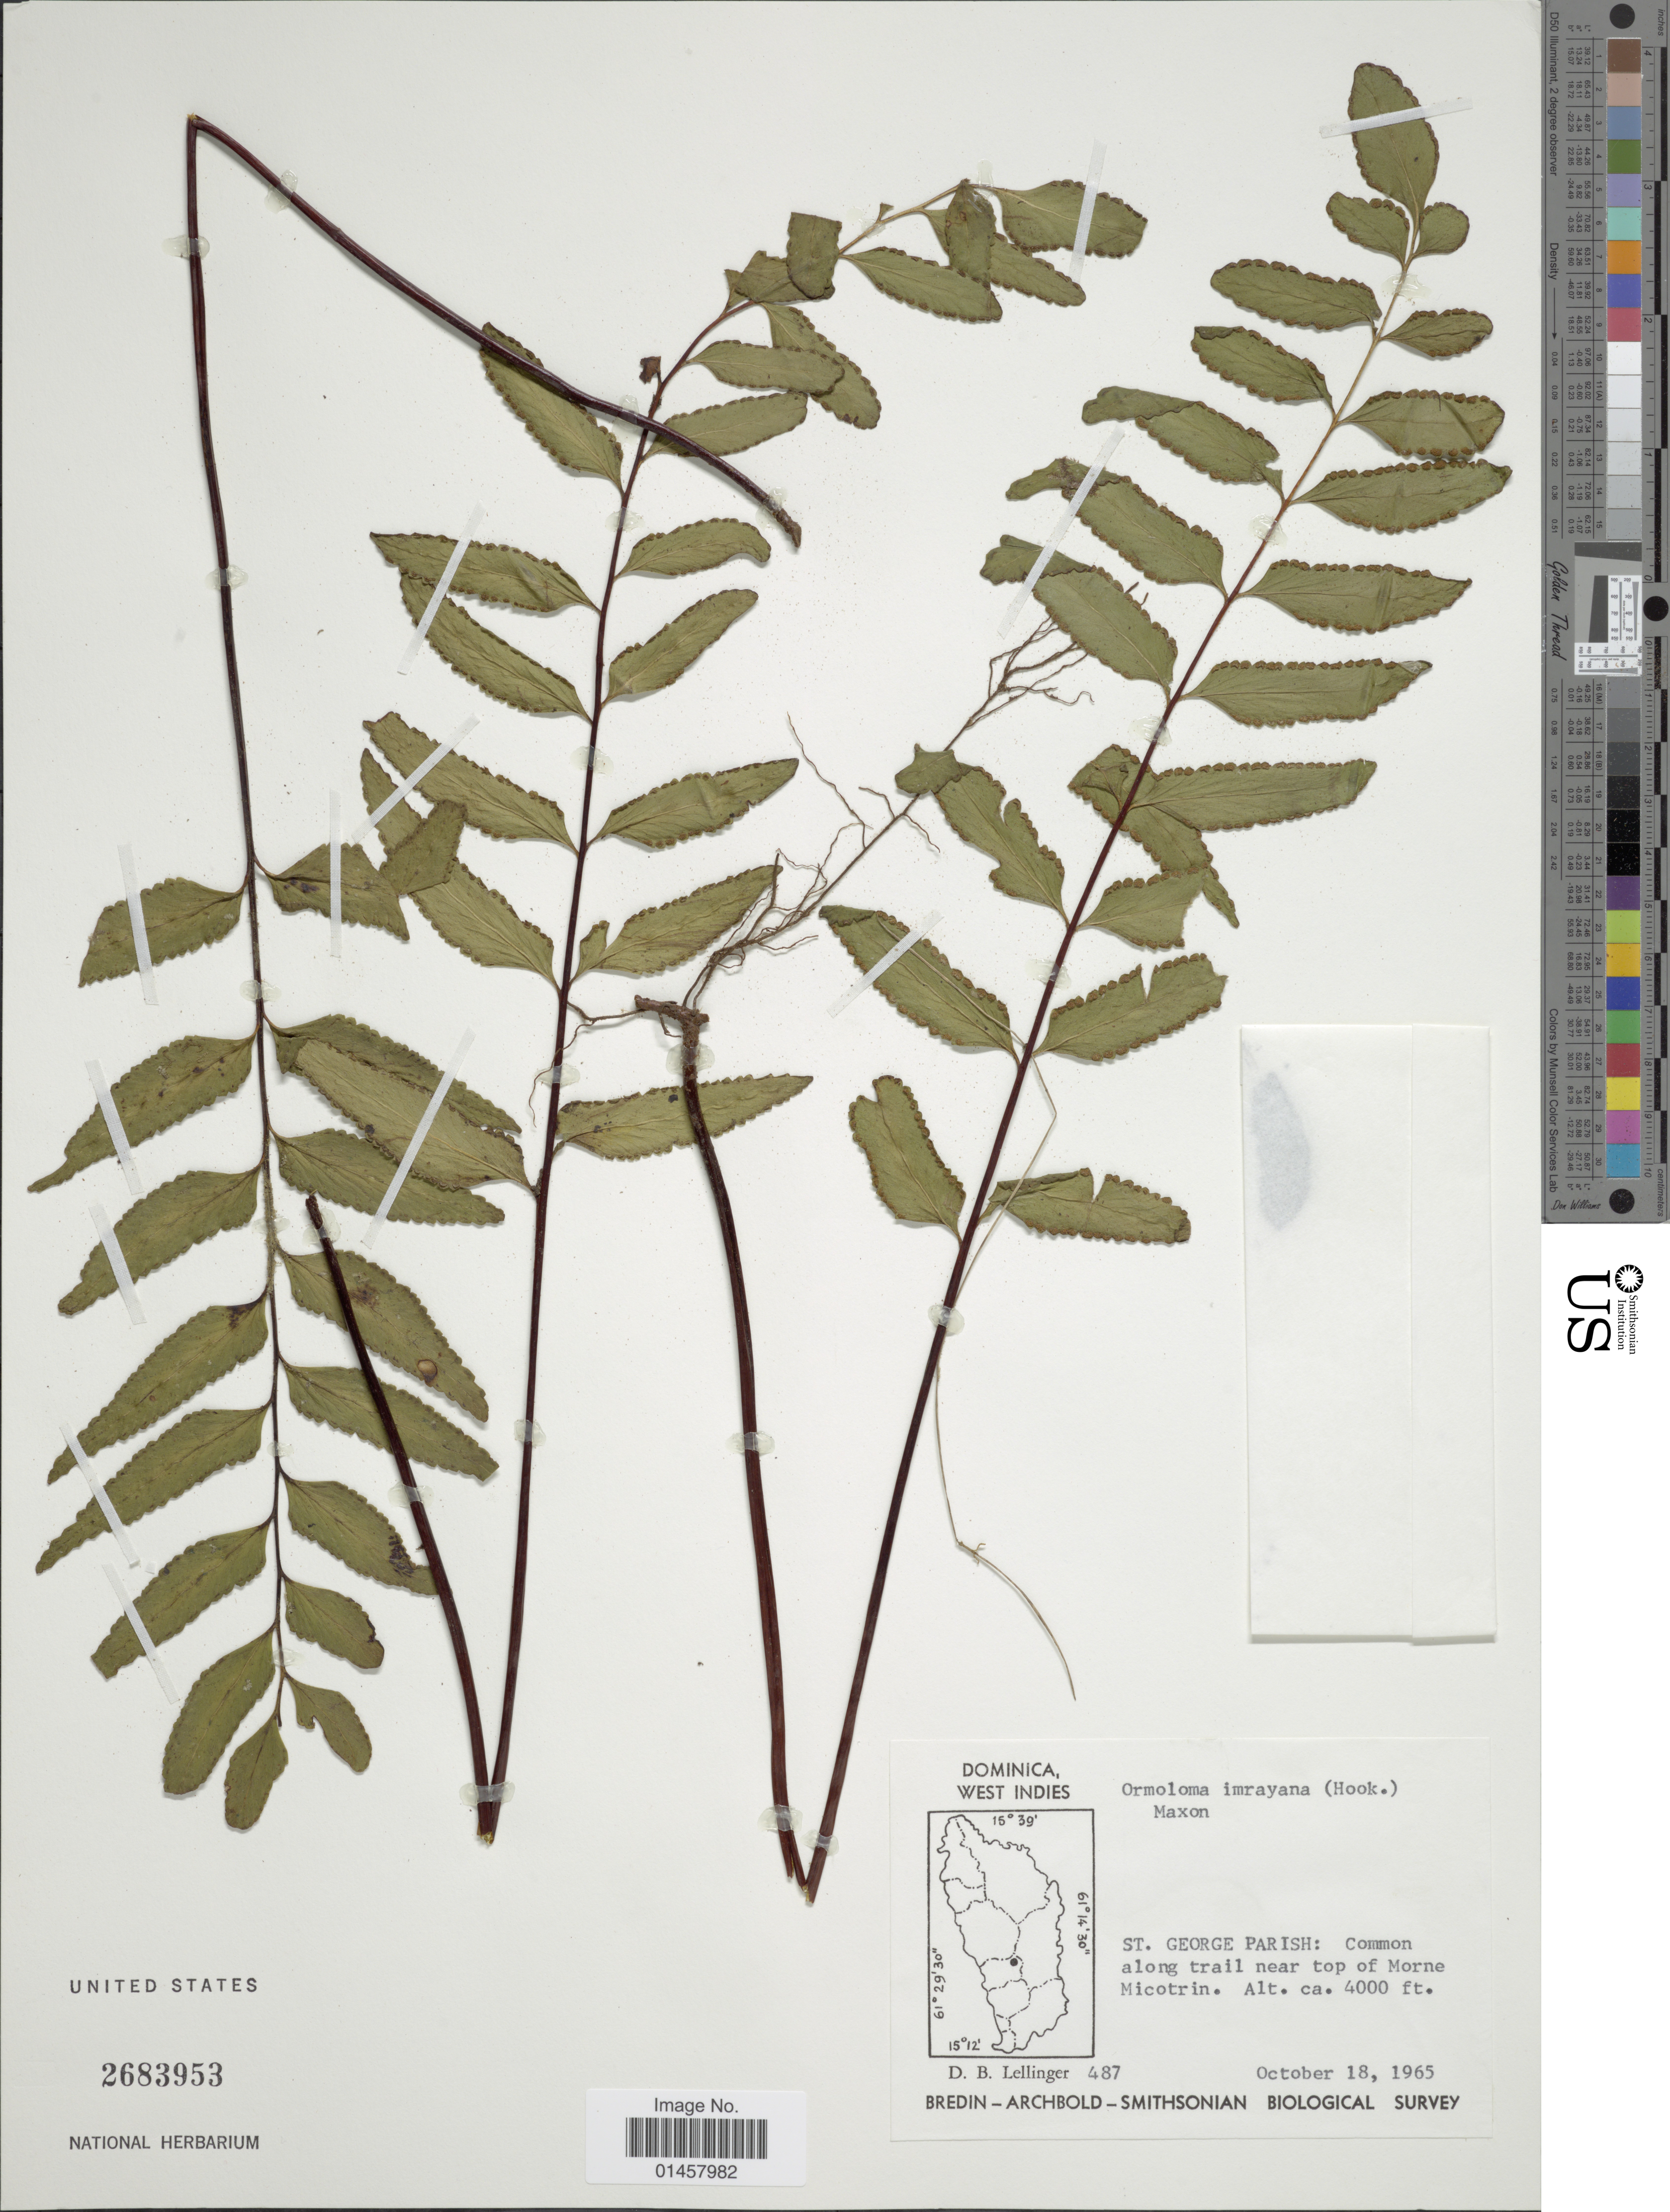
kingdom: Plantae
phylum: Tracheophyta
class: Polypodiopsida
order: Polypodiales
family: Lindsaeaceae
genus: Lindsaea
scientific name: Lindsaea imrayana comb. ined.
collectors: D. B. Lellinger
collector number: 487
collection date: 1965-10-18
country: Dominica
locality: Dominica, West Indies, St. George parish: common along trail near top of Morne Micotrin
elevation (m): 1219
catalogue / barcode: US 2683953